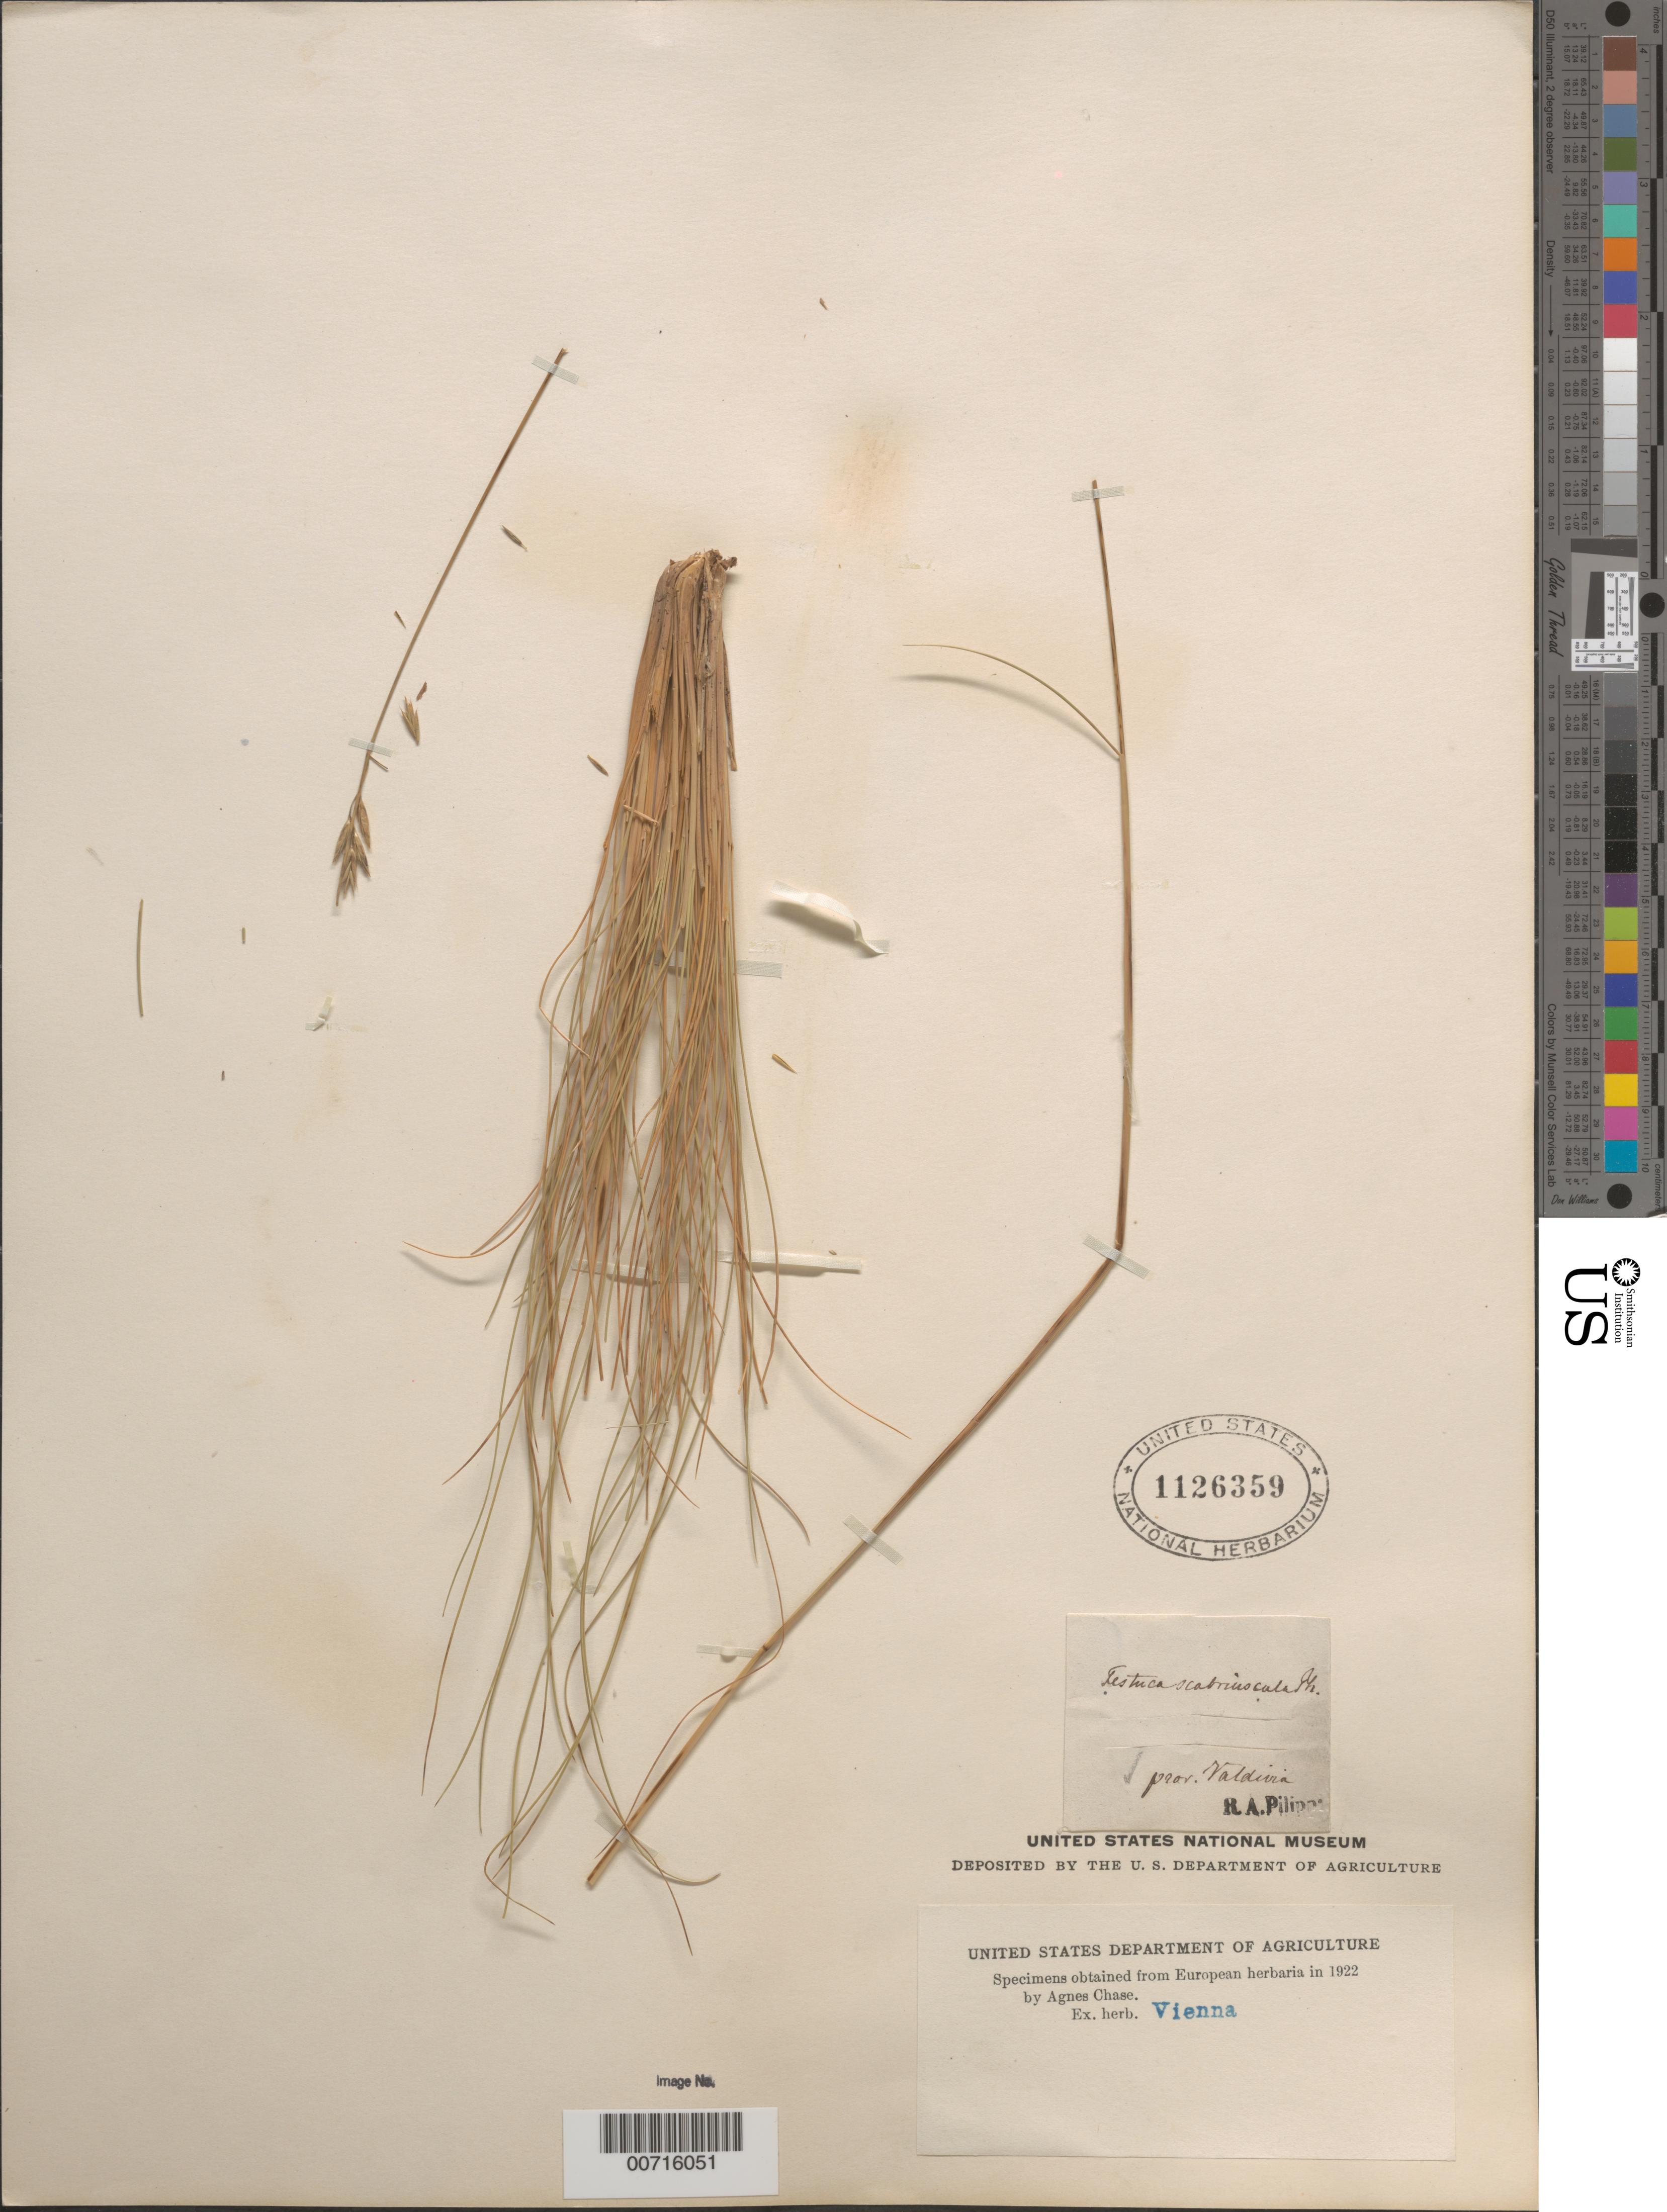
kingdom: Plantae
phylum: Tracheophyta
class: Liliopsida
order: Poales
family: Poaceae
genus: Festuca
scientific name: Festuca scabriuscula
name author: Phil.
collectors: R. A. Philippi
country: Chile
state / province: Los Ríos (XIV)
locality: Prov. Valdivia.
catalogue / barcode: US 1126359